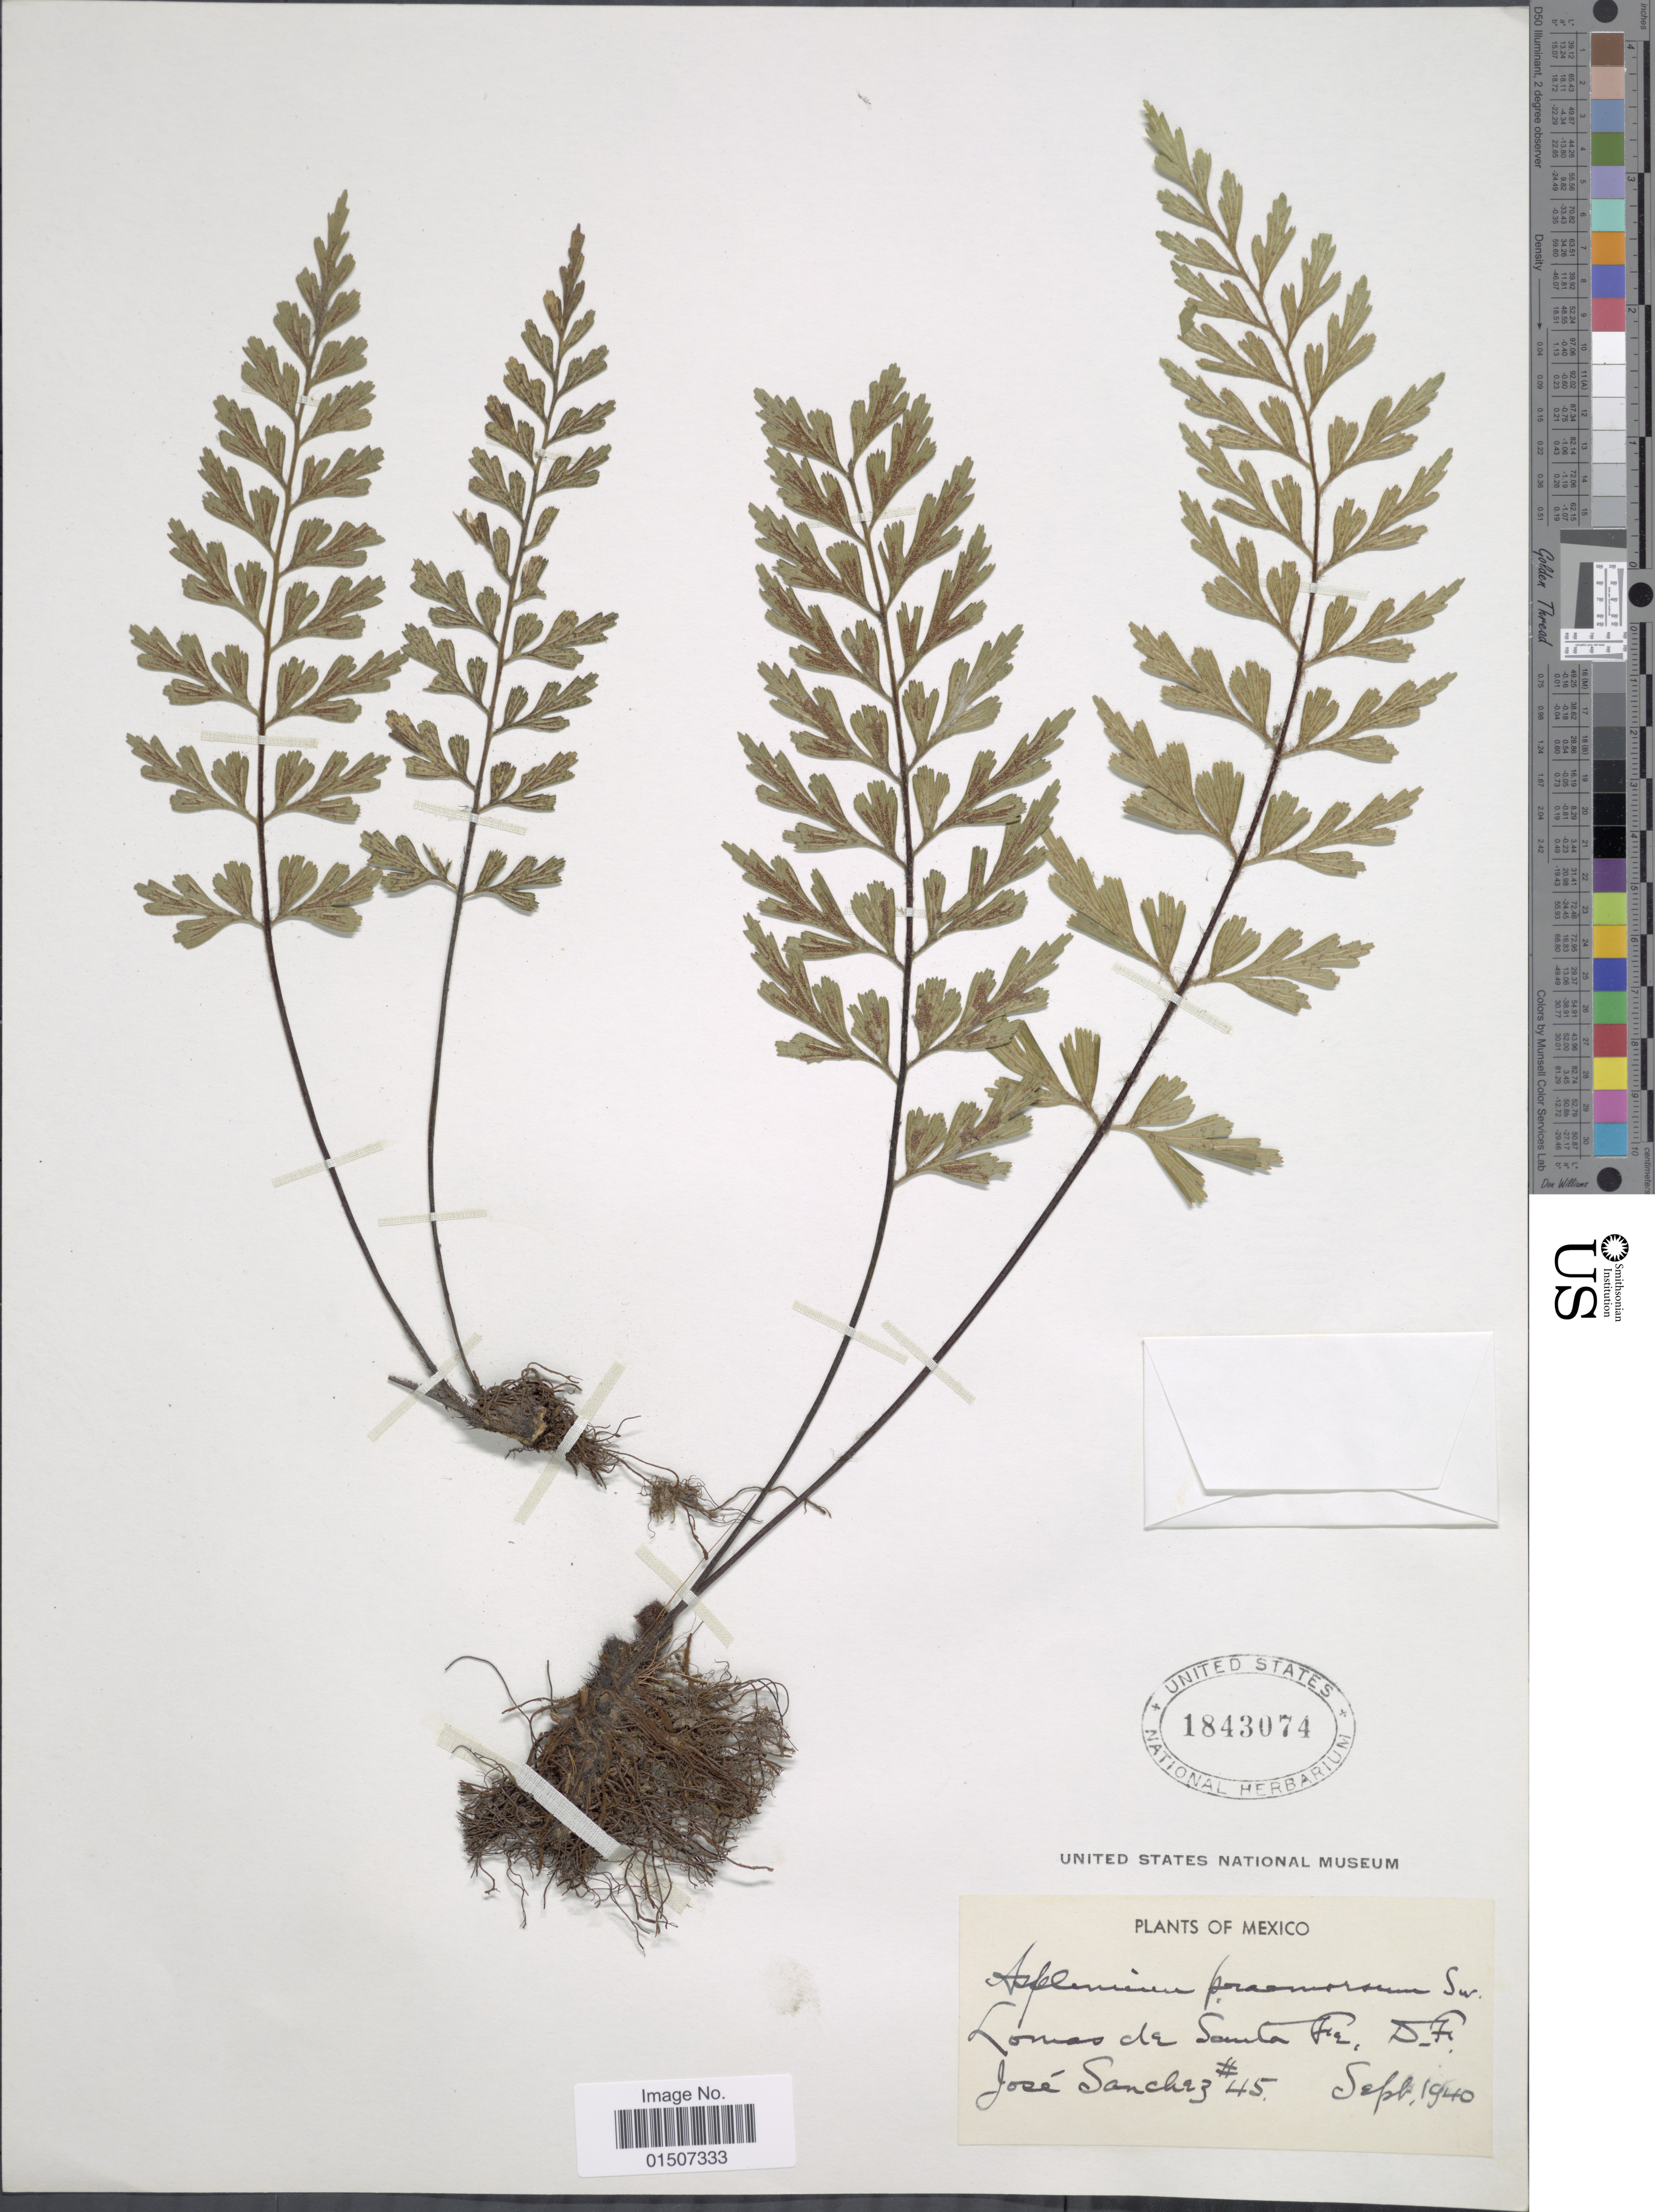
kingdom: Plantae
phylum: Tracheophyta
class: Polypodiopsida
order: Polypodiales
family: Aspleniaceae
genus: Asplenium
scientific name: Asplenium praemorsum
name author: Sw.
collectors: J. Sánchez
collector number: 45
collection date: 1940-09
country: Mexico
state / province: Distrito Federal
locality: Lomas de Santa Fe, D.F.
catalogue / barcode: US 1843074